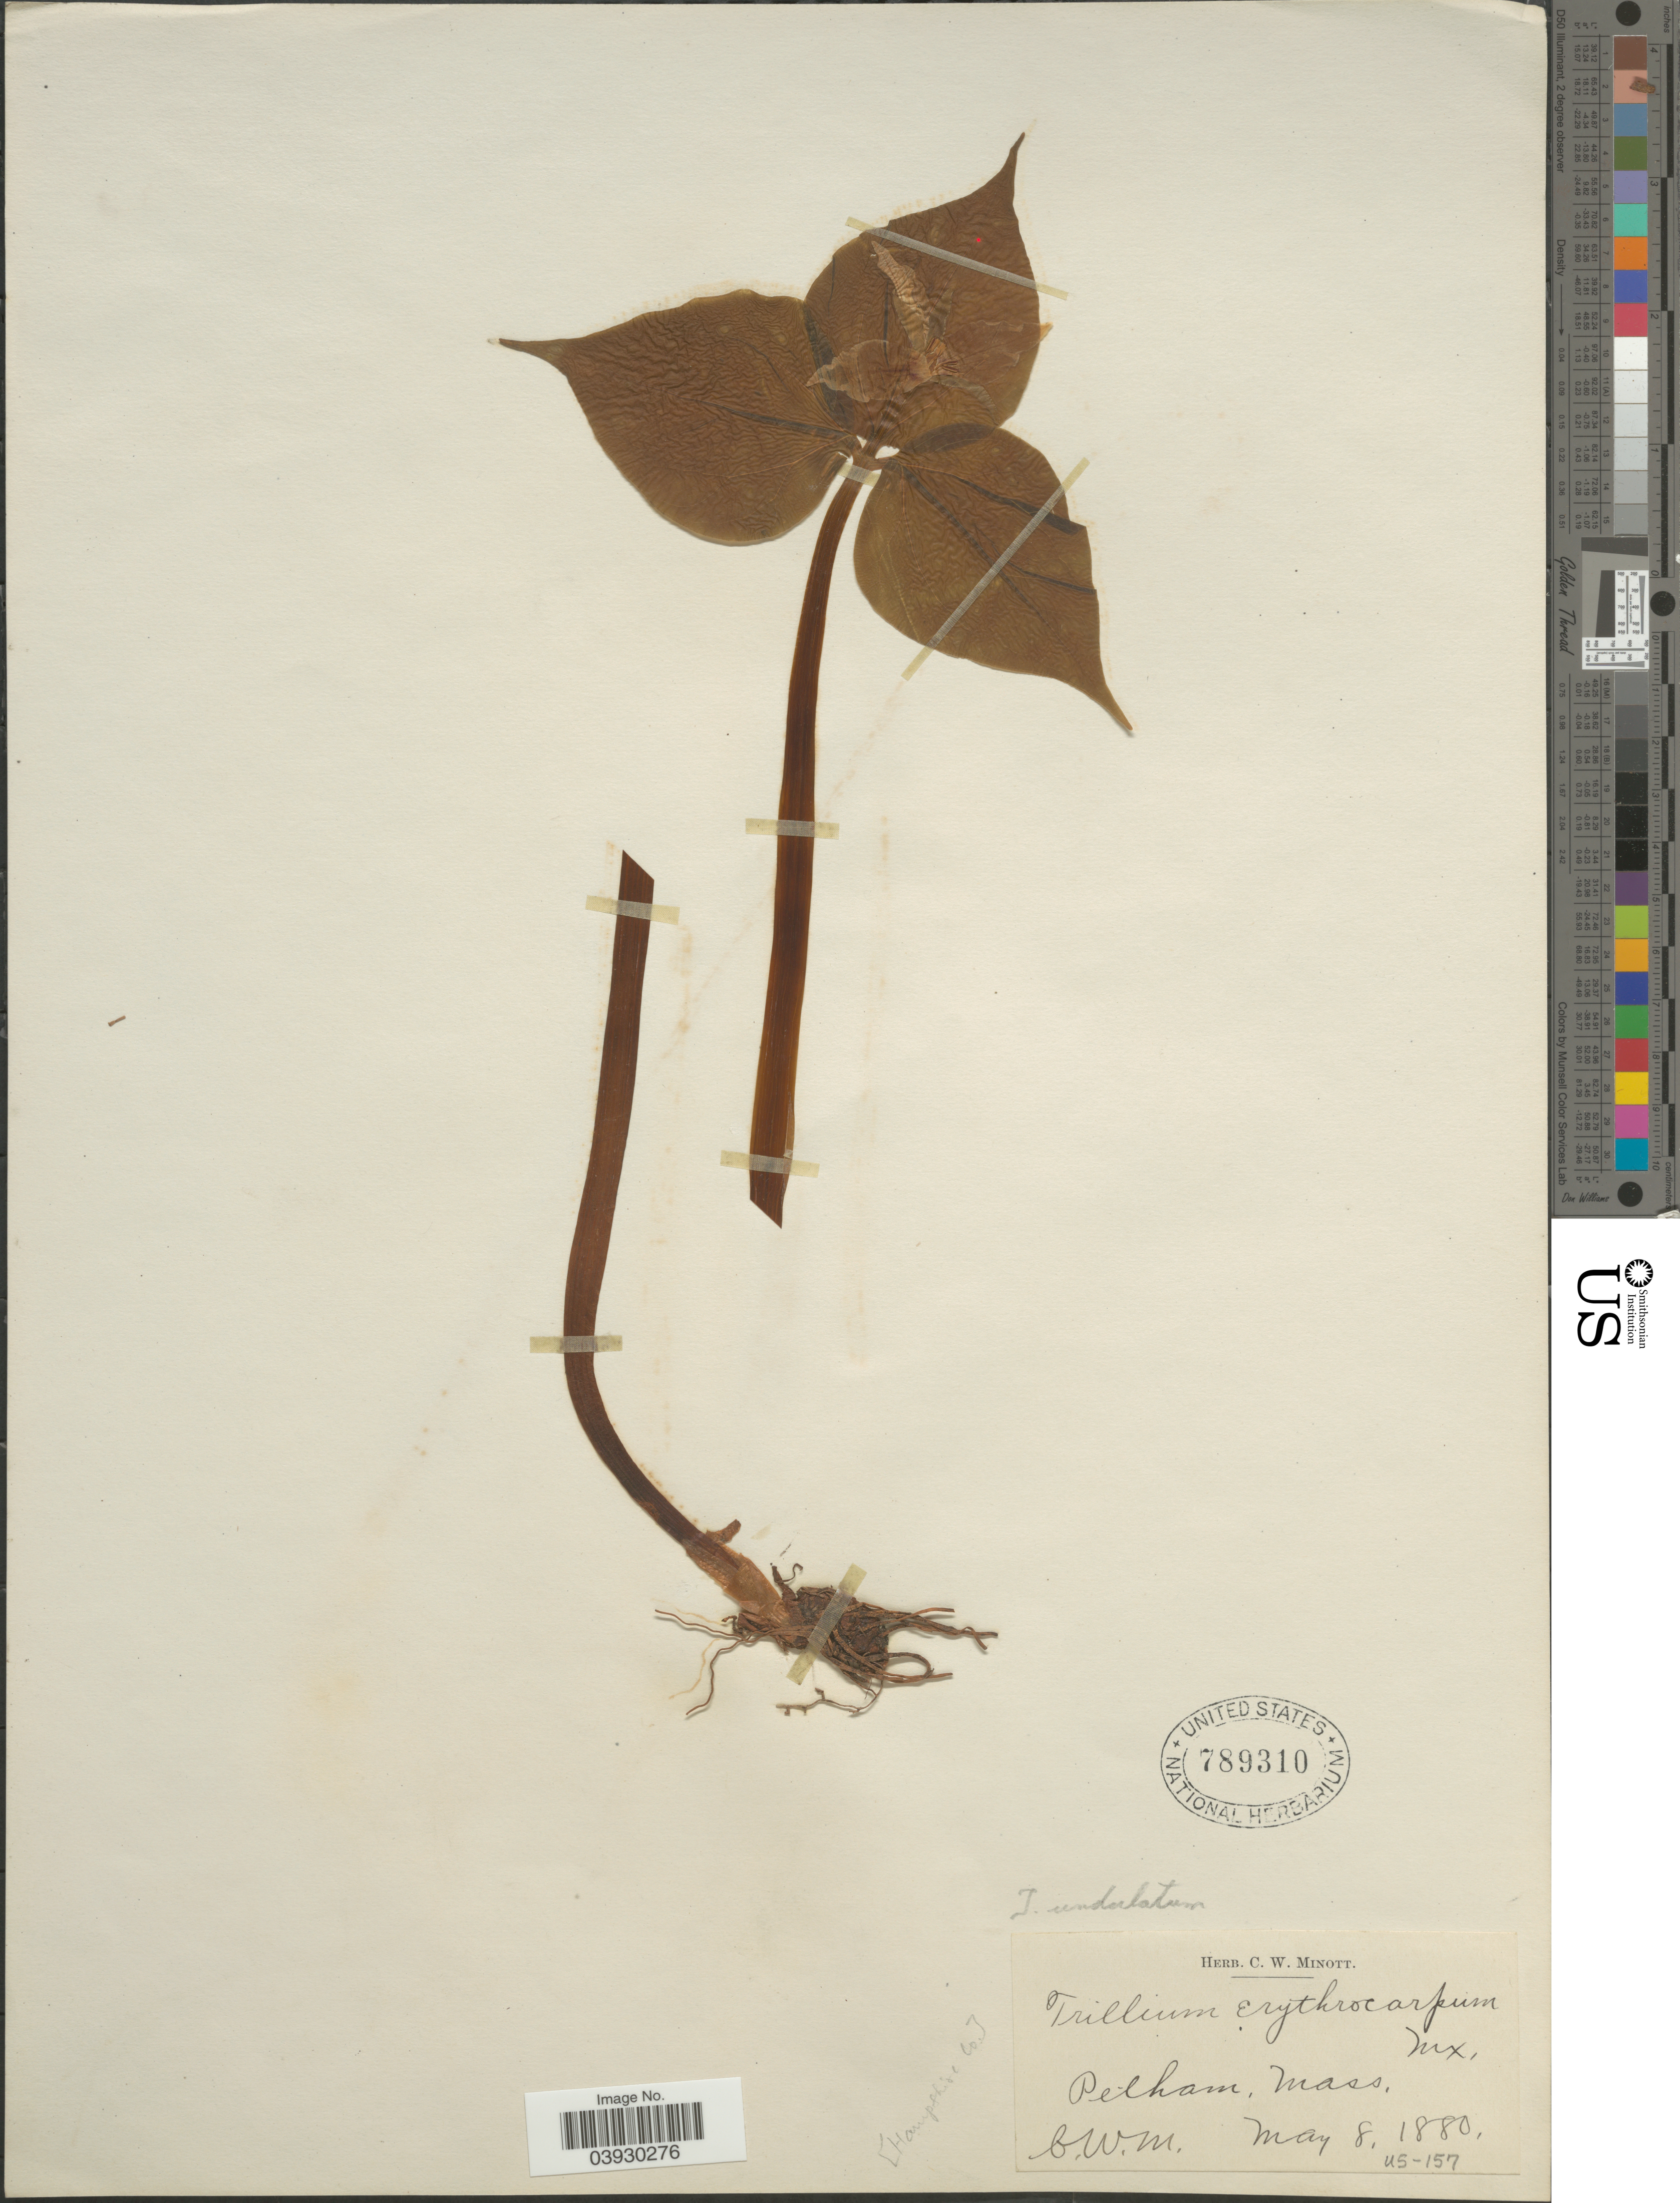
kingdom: Plantae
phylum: Tracheophyta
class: Liliopsida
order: Liliales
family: Melanthiaceae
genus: Trillium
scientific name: Trillium undulatum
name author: Willd.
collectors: C. Minott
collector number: US-157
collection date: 1880-05-08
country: United States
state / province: Massachusetts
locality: Pelham. Hampshire Co.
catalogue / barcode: US 789310